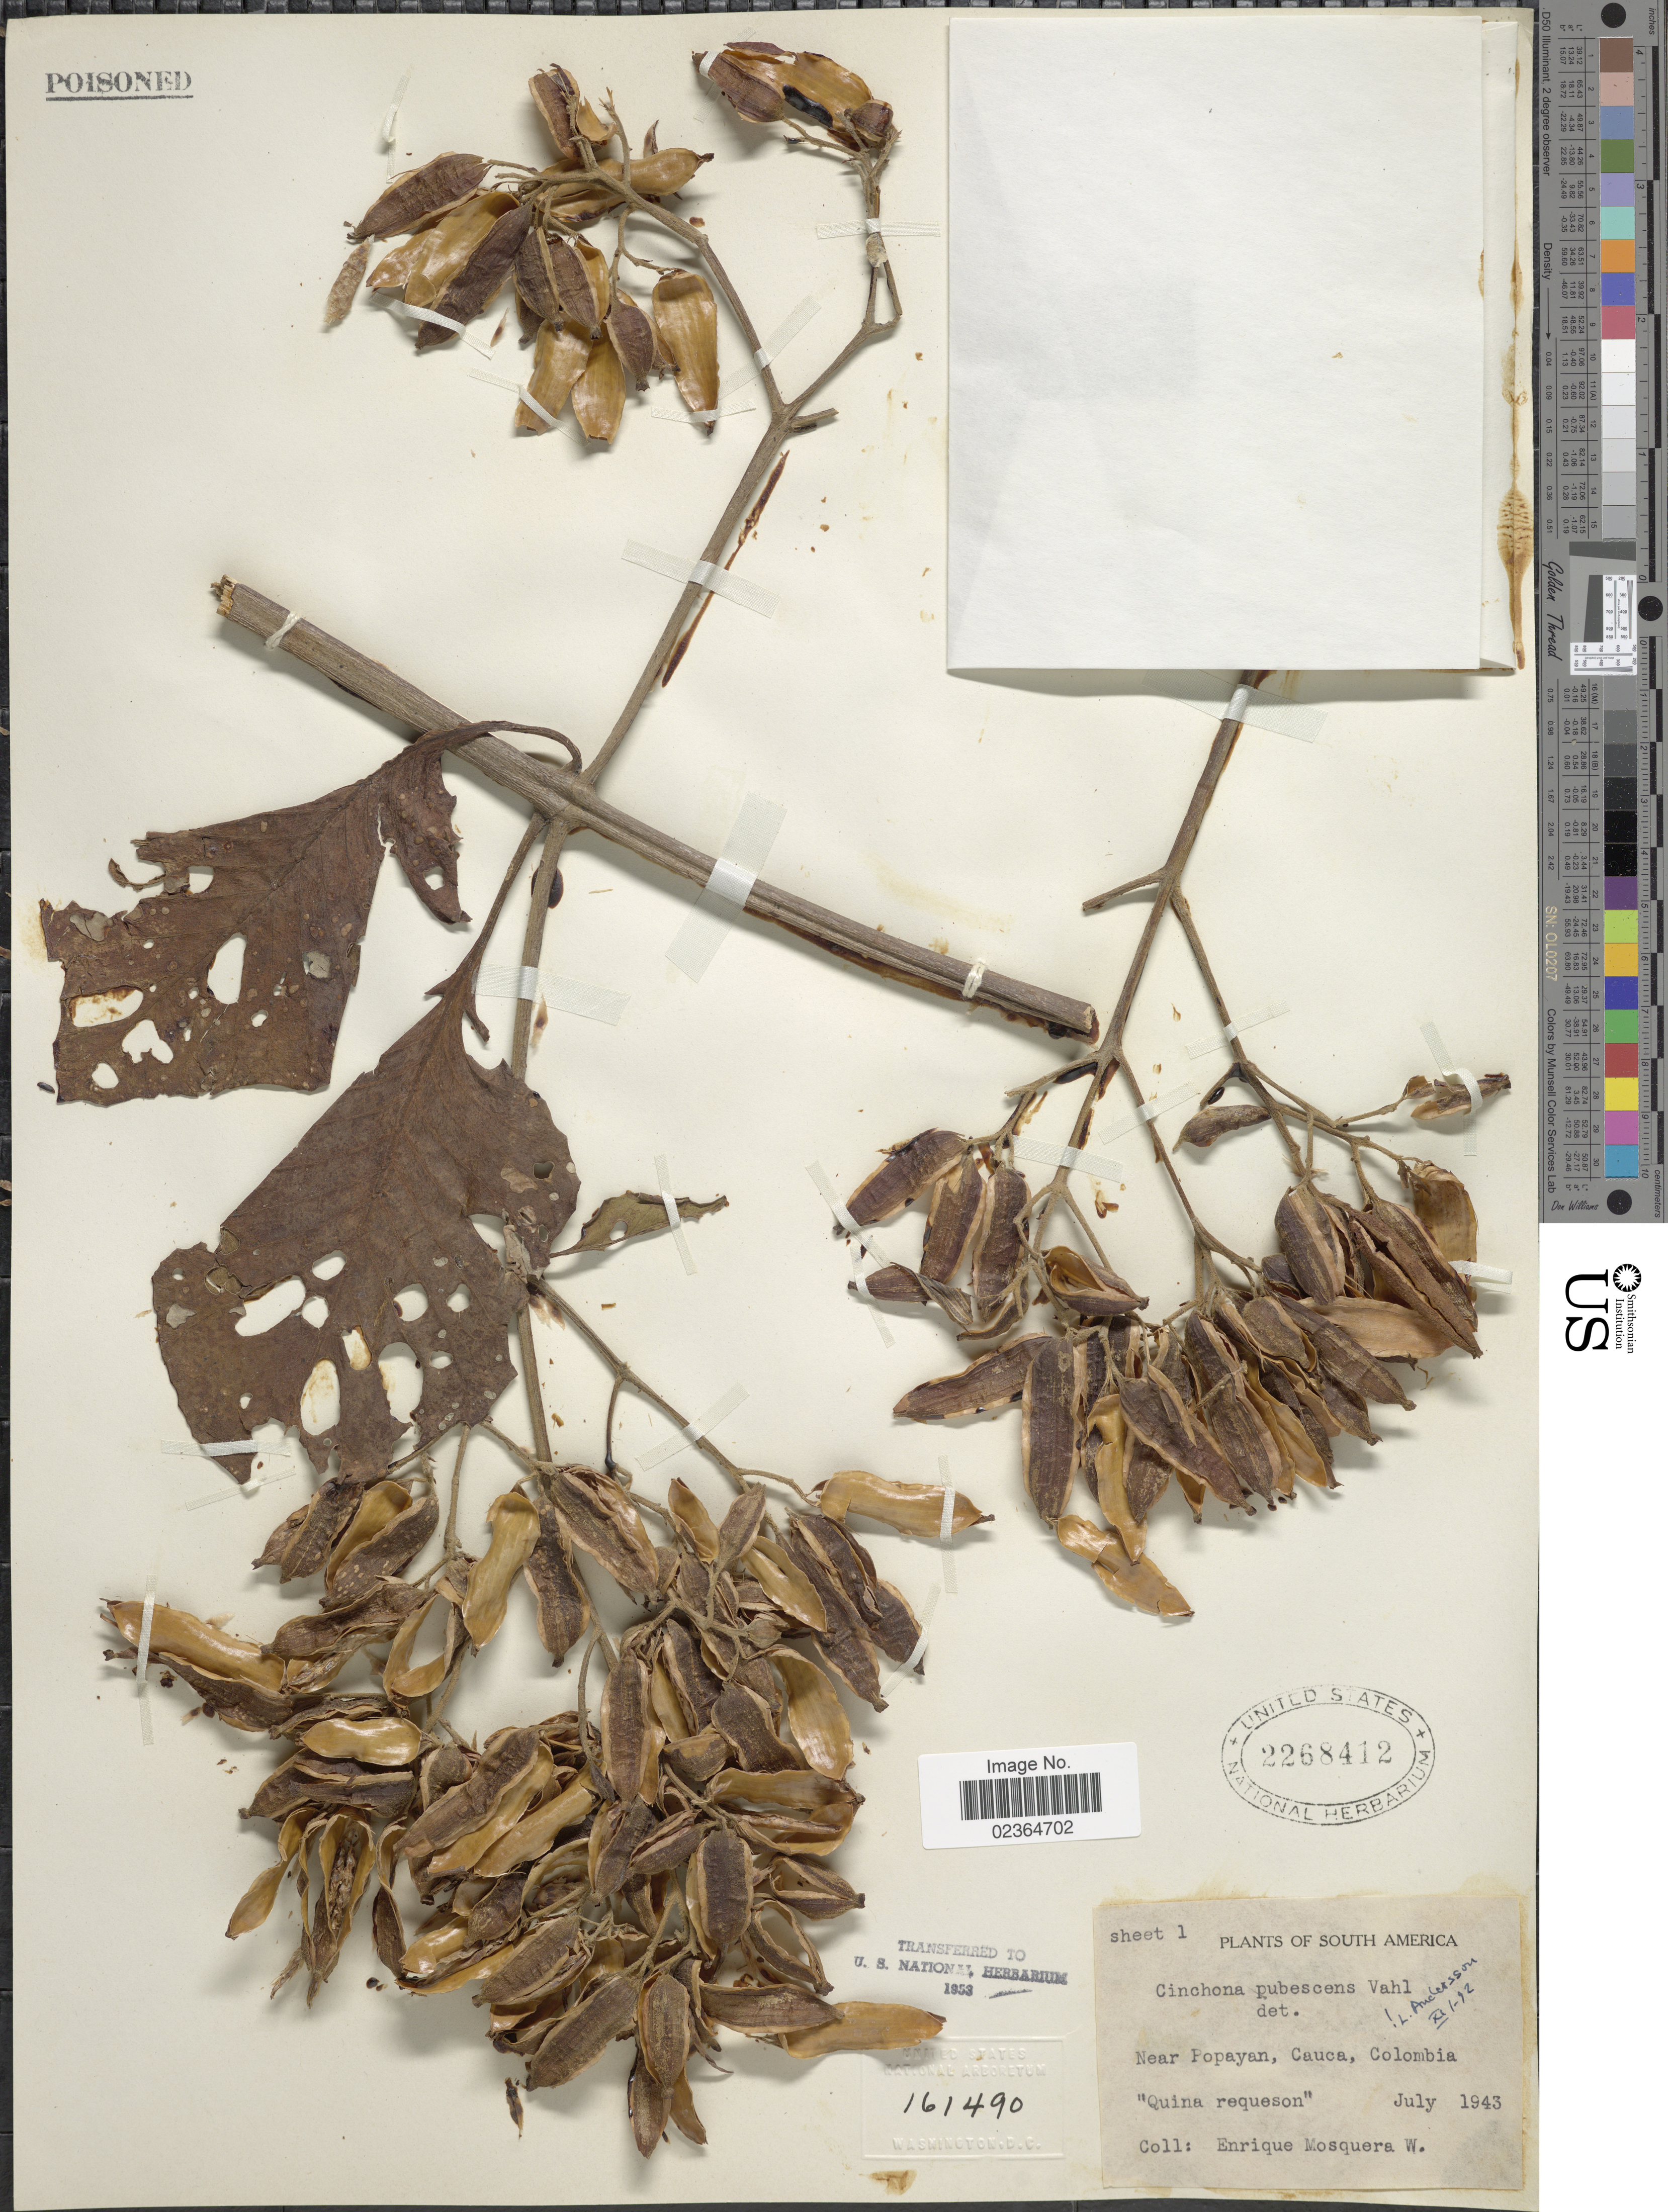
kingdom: Plantae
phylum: Tracheophyta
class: Magnoliopsida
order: Gentianales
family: Rubiaceae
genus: Cinchona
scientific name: Cinchona pubescens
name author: Vahl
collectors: E. Mosquera W.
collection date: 1943-07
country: Colombia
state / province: Cauca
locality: Near Popayan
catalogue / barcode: US 2268412